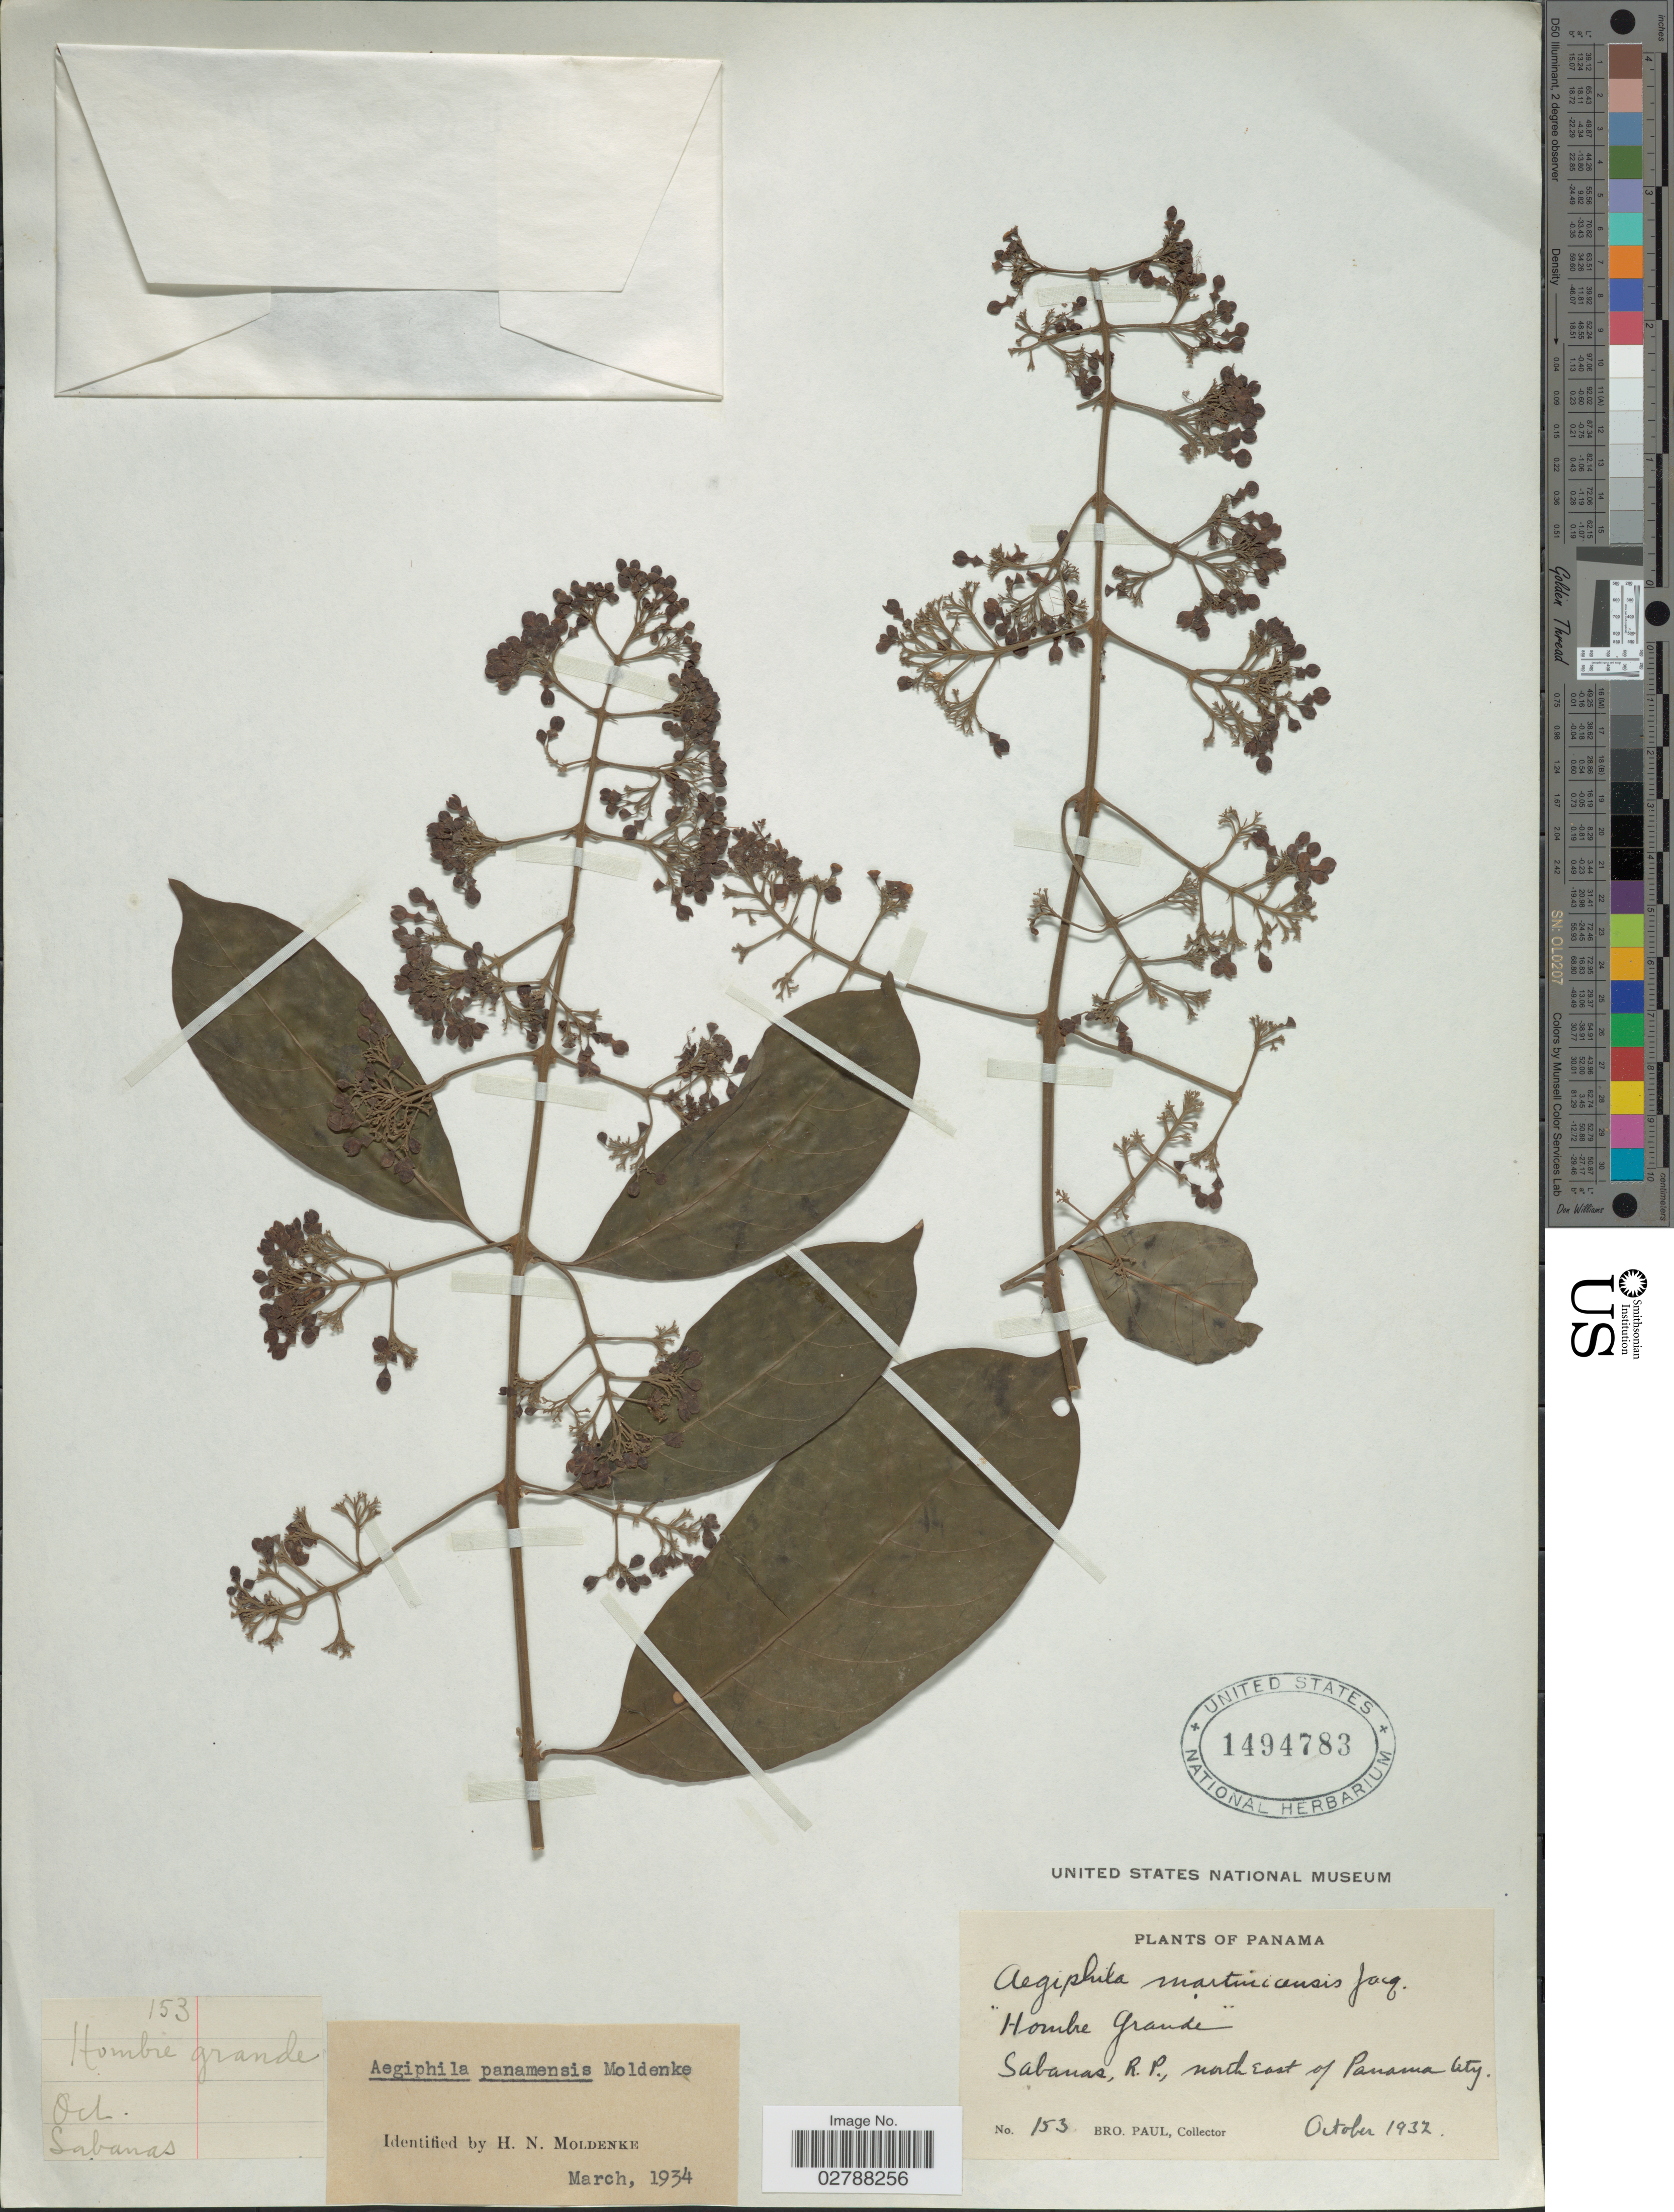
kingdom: Plantae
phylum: Tracheophyta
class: Magnoliopsida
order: Lamiales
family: Lamiaceae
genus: Aegiphila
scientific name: Aegiphila panamensis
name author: Moldenke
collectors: B. Paul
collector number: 153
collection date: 1932-10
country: Panama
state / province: Panamá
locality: Sabanas, R.P., northeast of Panama City.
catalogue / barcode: US 1494783